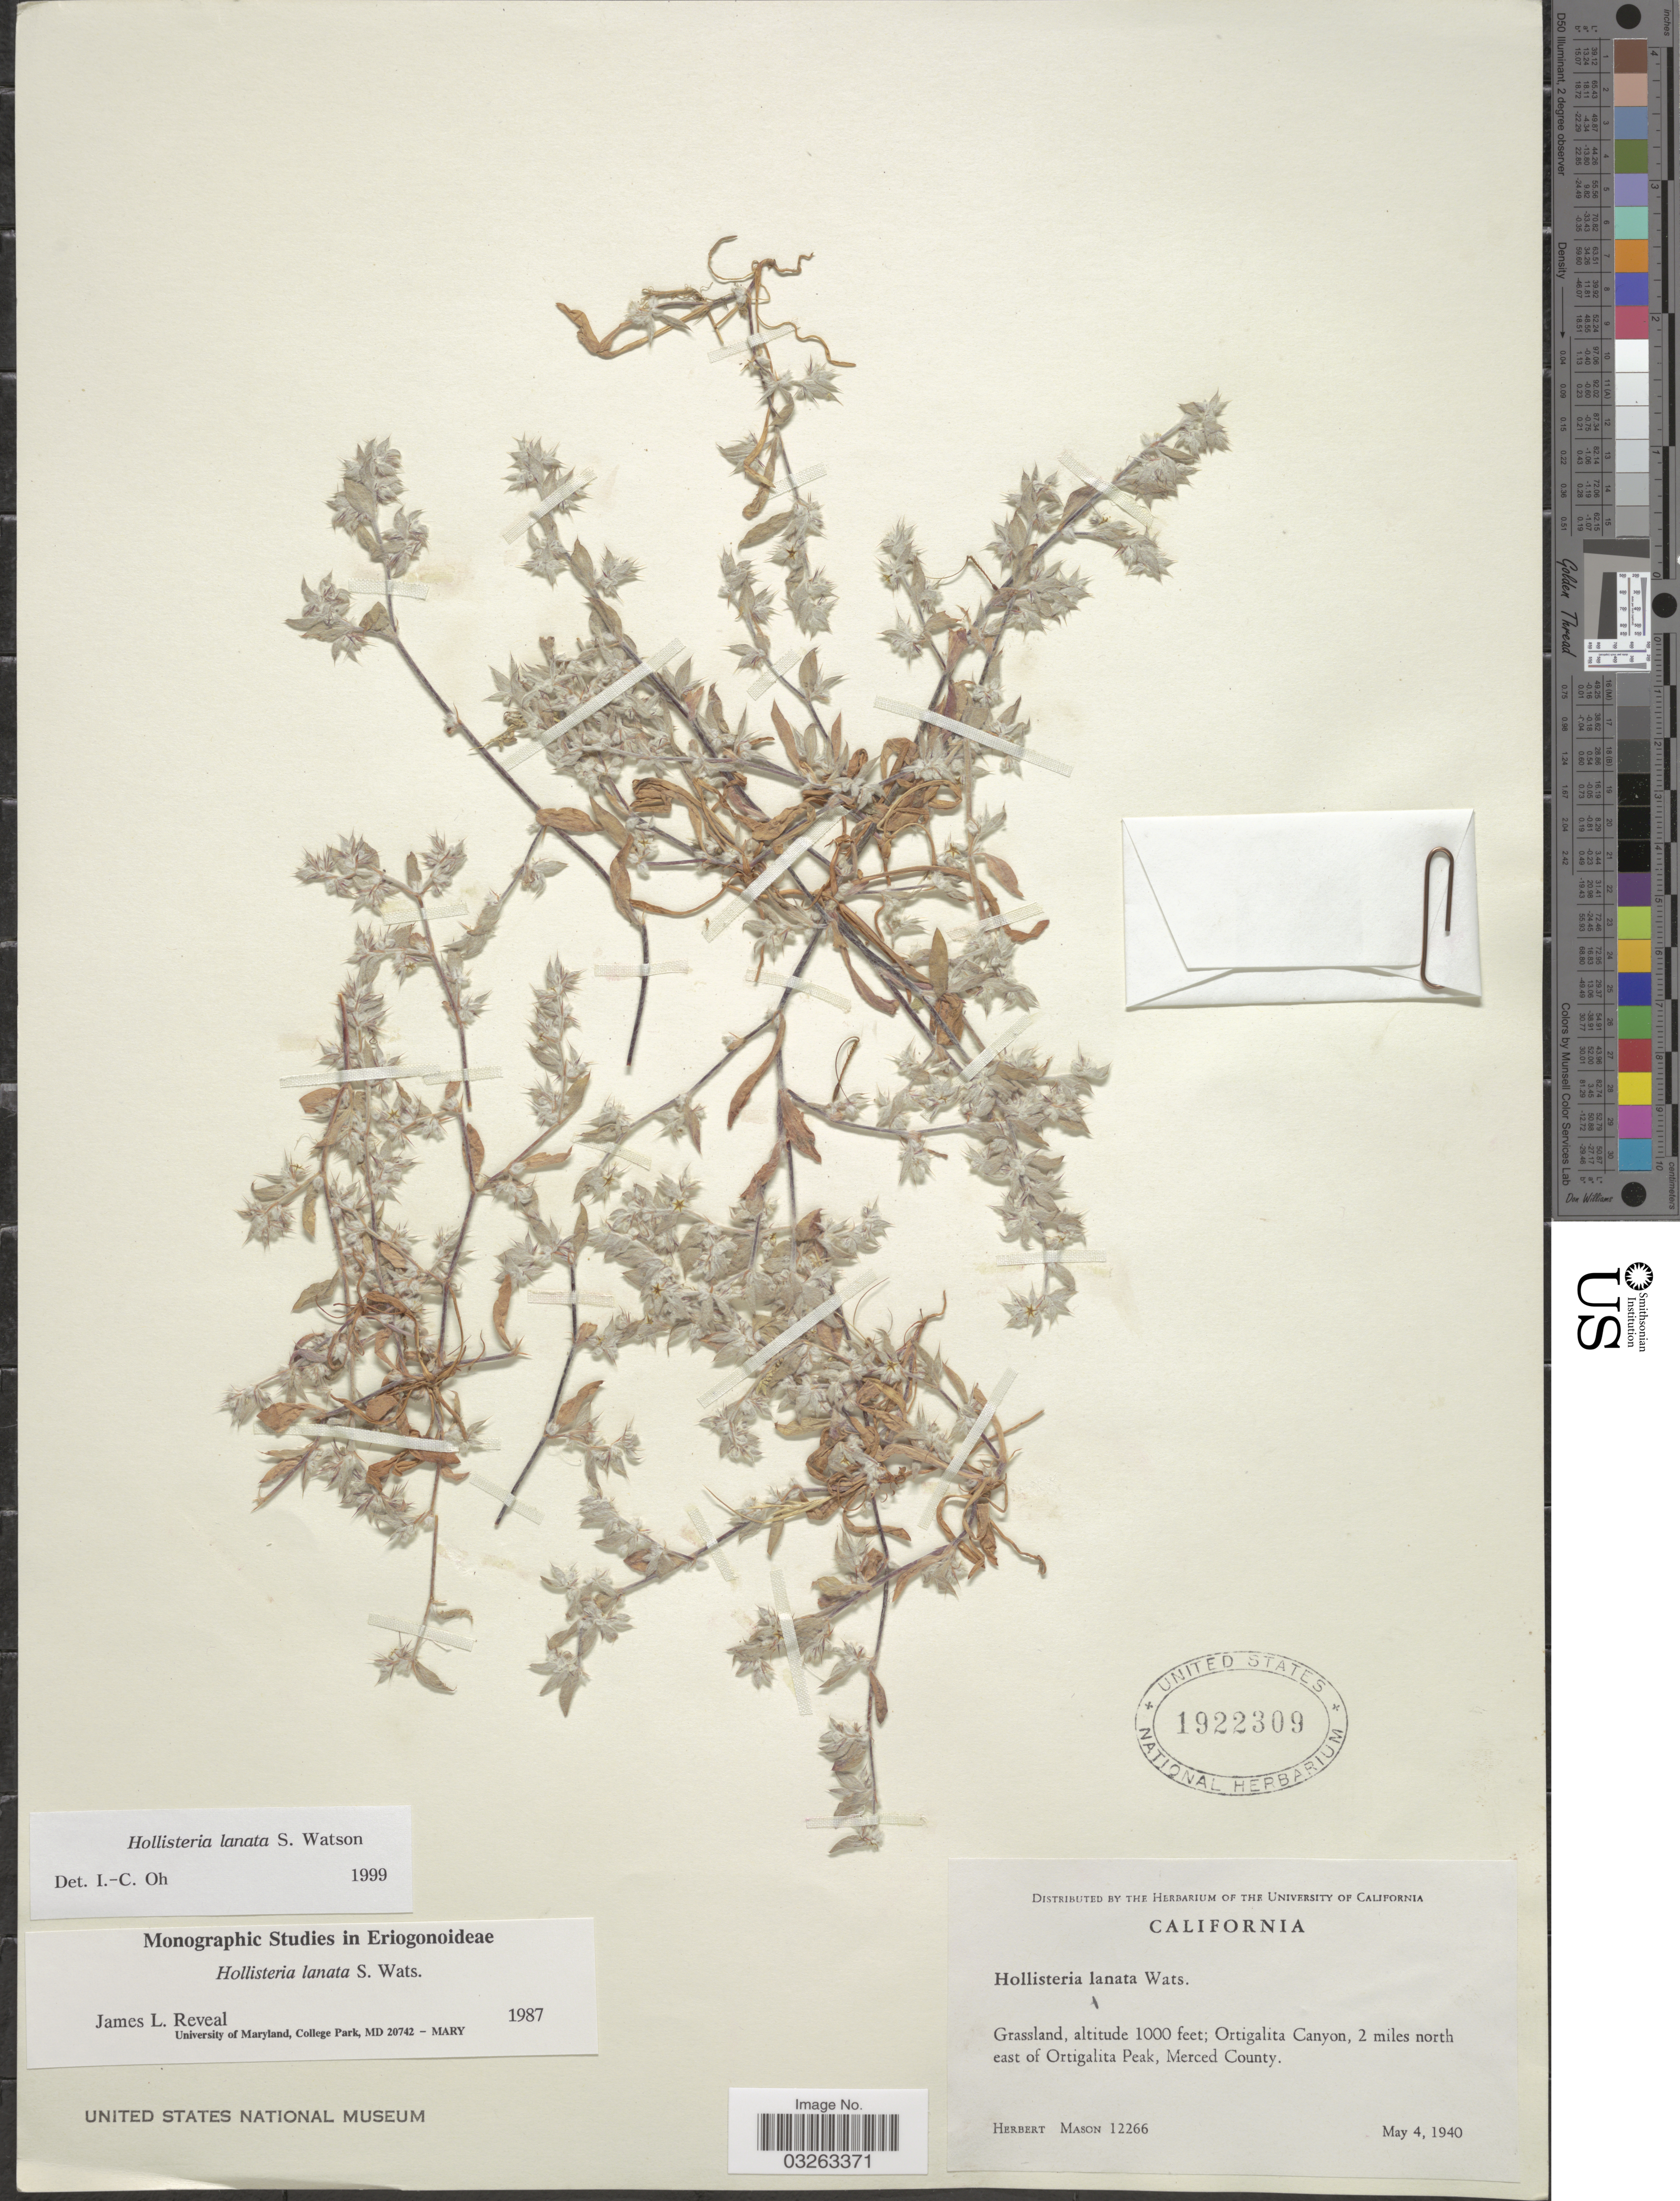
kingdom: Plantae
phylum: Tracheophyta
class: Magnoliopsida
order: Caryophyllales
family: Polygonaceae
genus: Hollisteria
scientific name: Hollisteria lanata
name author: S. Watson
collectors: H. L. Mason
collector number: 12266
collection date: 1940-05-04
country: United States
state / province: California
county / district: Merced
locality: Ortigalita Canyon, 2 miles north east of Ortigalita Peak, Merced County.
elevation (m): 305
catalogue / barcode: US 1922309